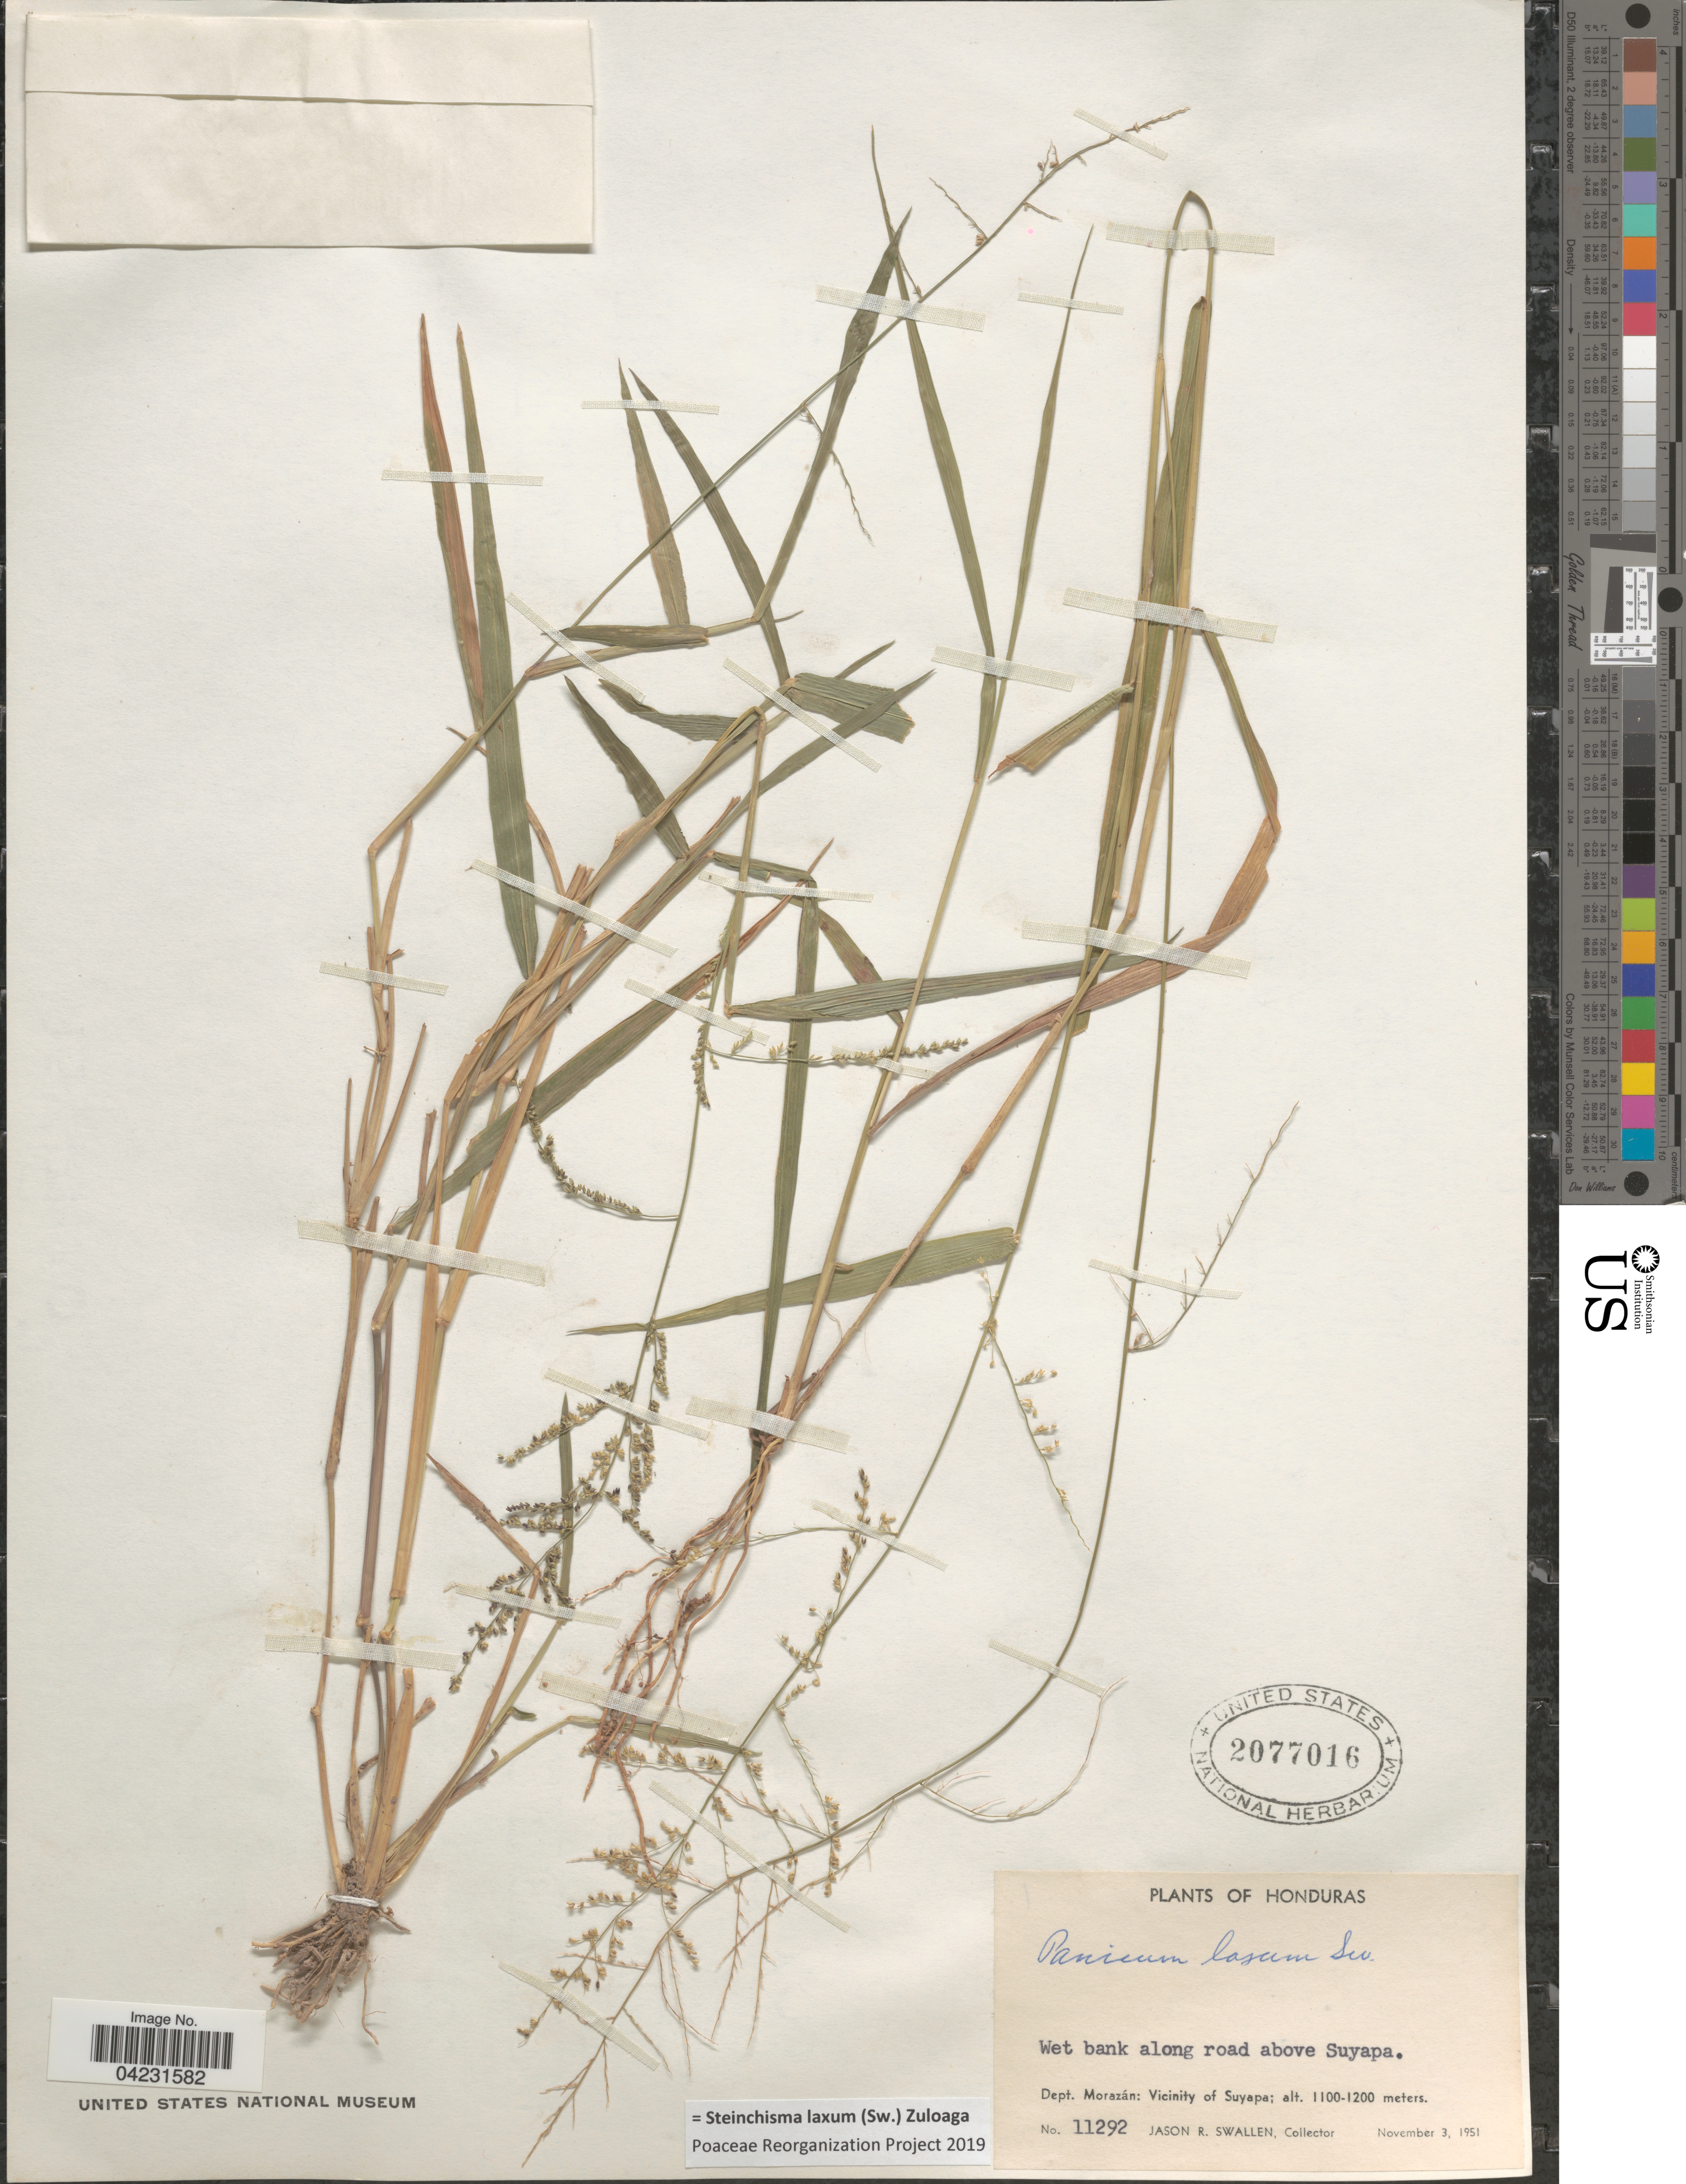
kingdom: Plantae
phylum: Tracheophyta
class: Liliopsida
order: Poales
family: Poaceae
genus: Steinchisma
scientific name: Steinchisma laxum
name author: (Sw.) Zuloaga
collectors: J. R. Swallen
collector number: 11292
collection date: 1951-11-03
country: Honduras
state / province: Fco. Morazán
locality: Wet bank along road above Suyapa. Dept. Morazán: Vicinity of Suyapa.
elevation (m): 1100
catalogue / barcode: US 2077016